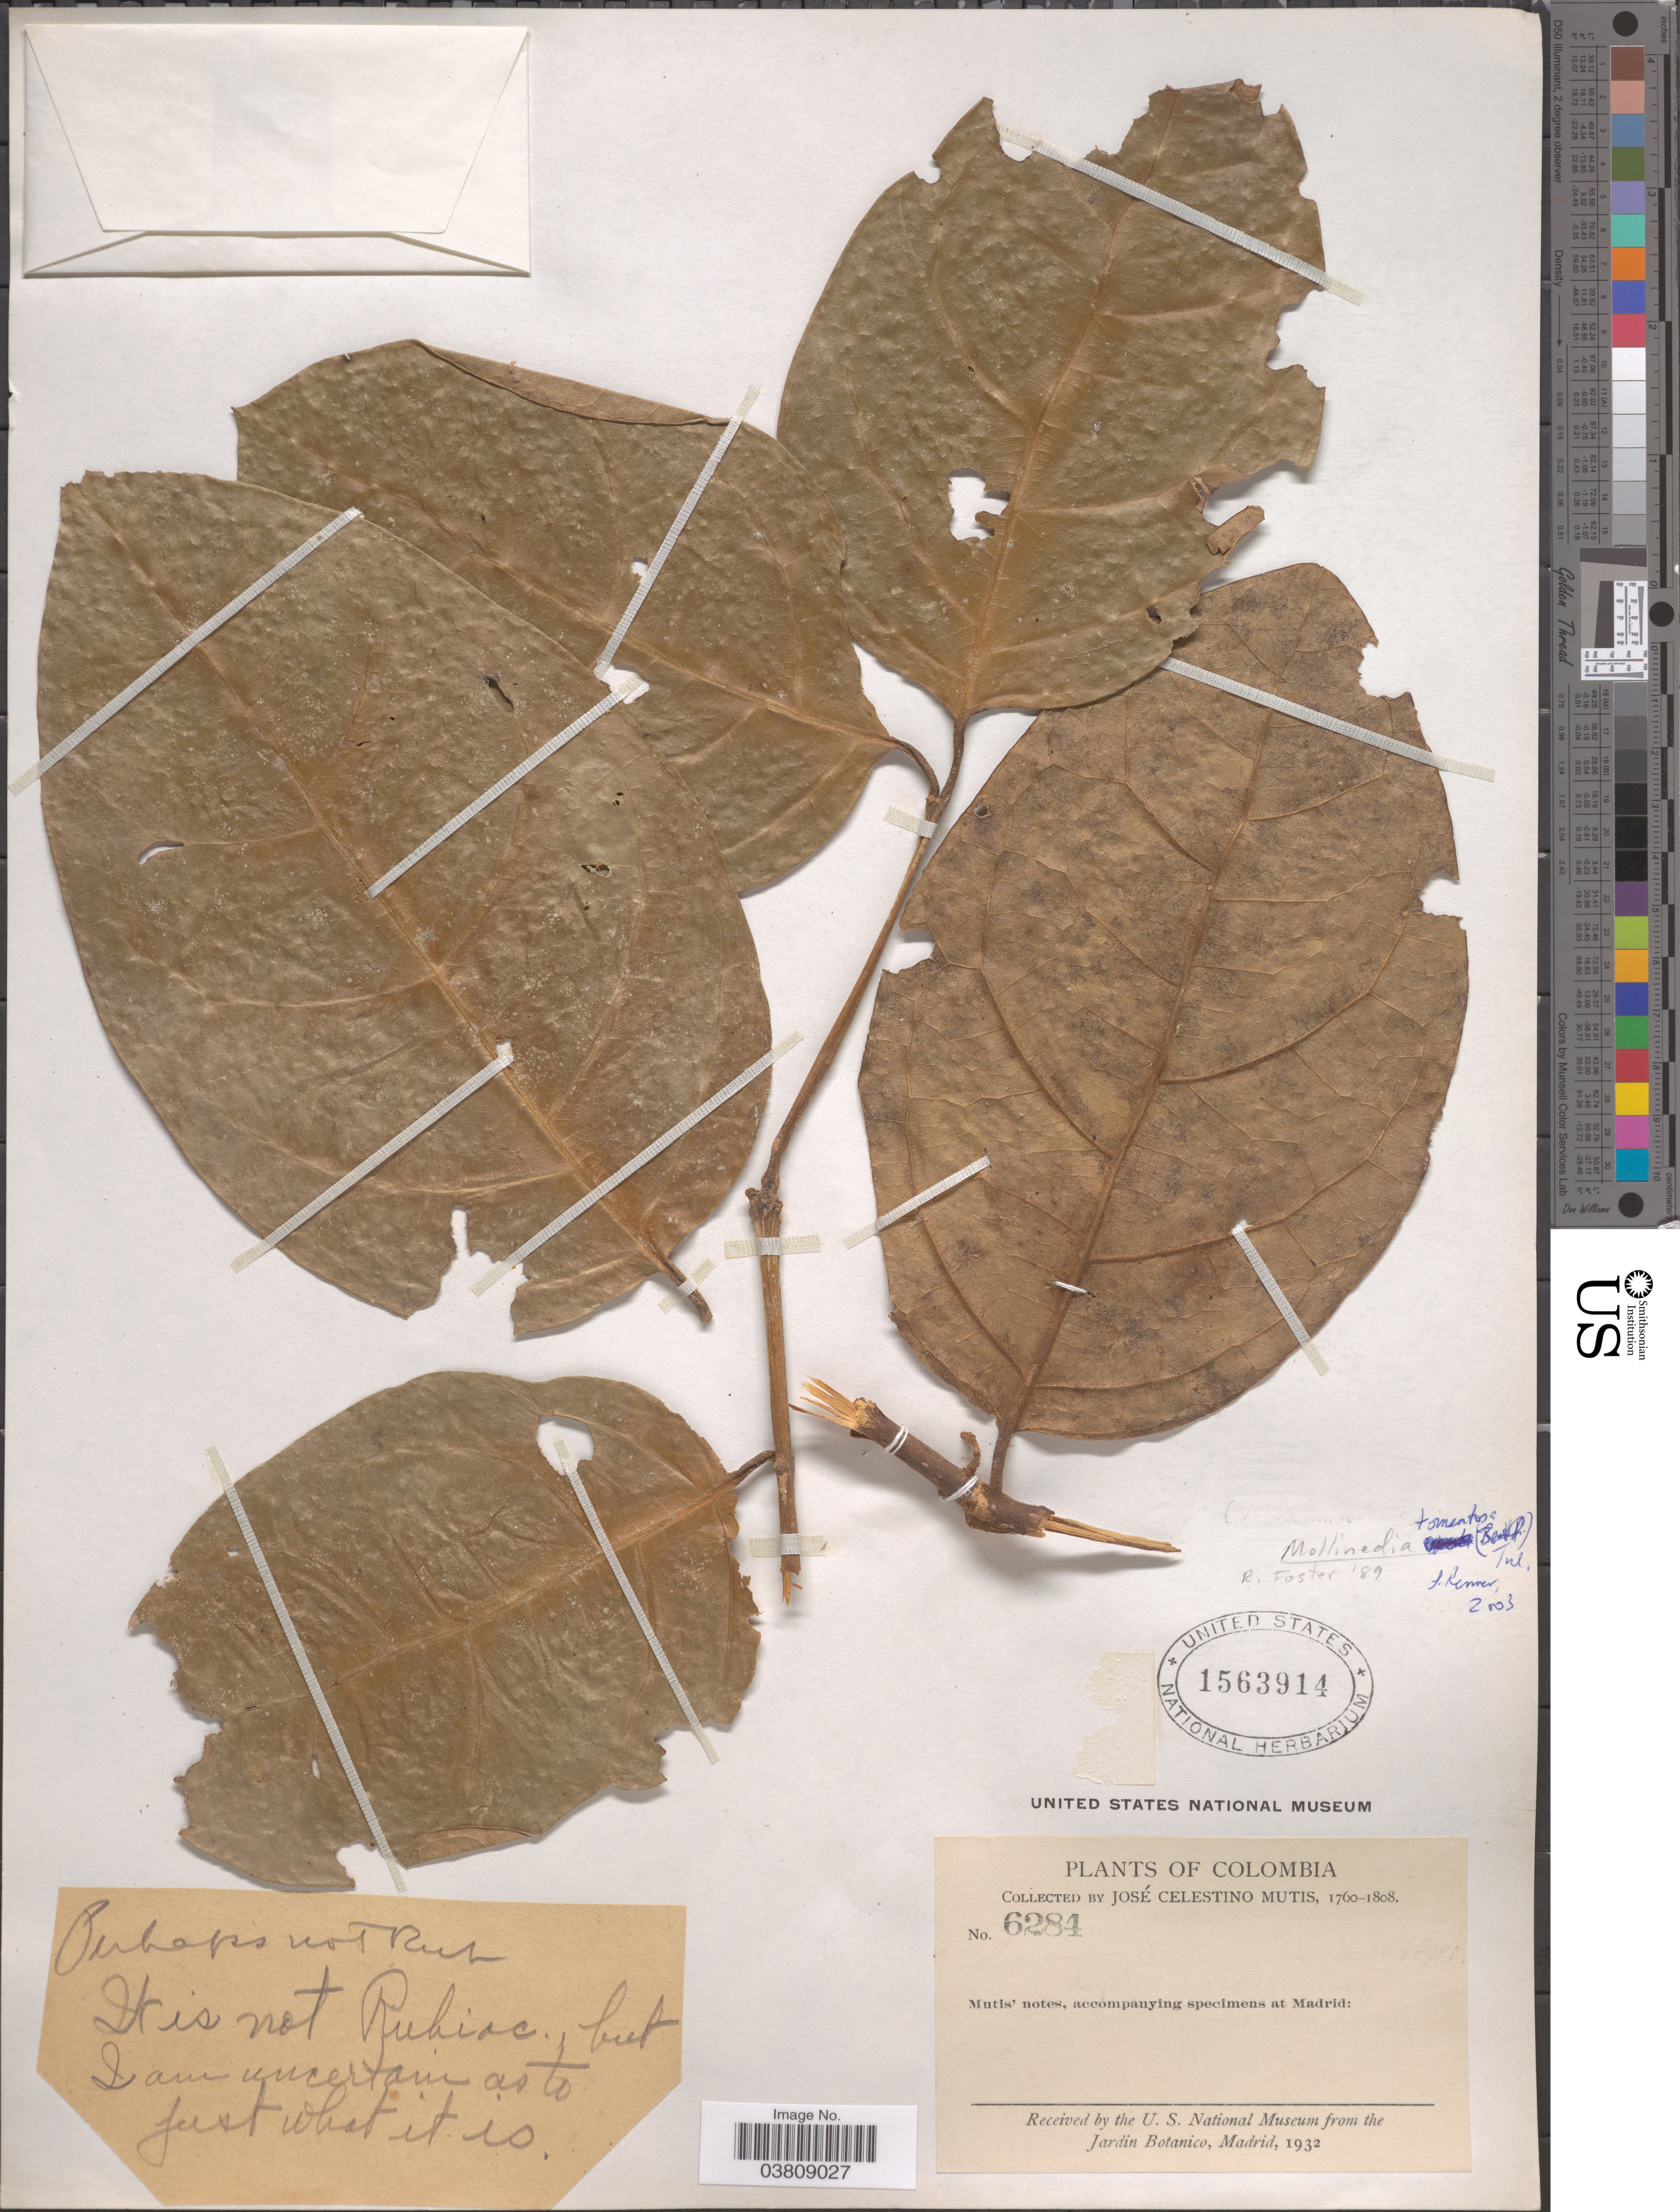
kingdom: Plantae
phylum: Tracheophyta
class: Magnoliopsida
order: Laurales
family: Monimiaceae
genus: Mollinedia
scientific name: Mollinedia tomentosa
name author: (Benth.) Tul.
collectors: J. C. B. Mutis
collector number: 6284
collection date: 1760/1808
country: Colombia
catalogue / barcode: US 1563914